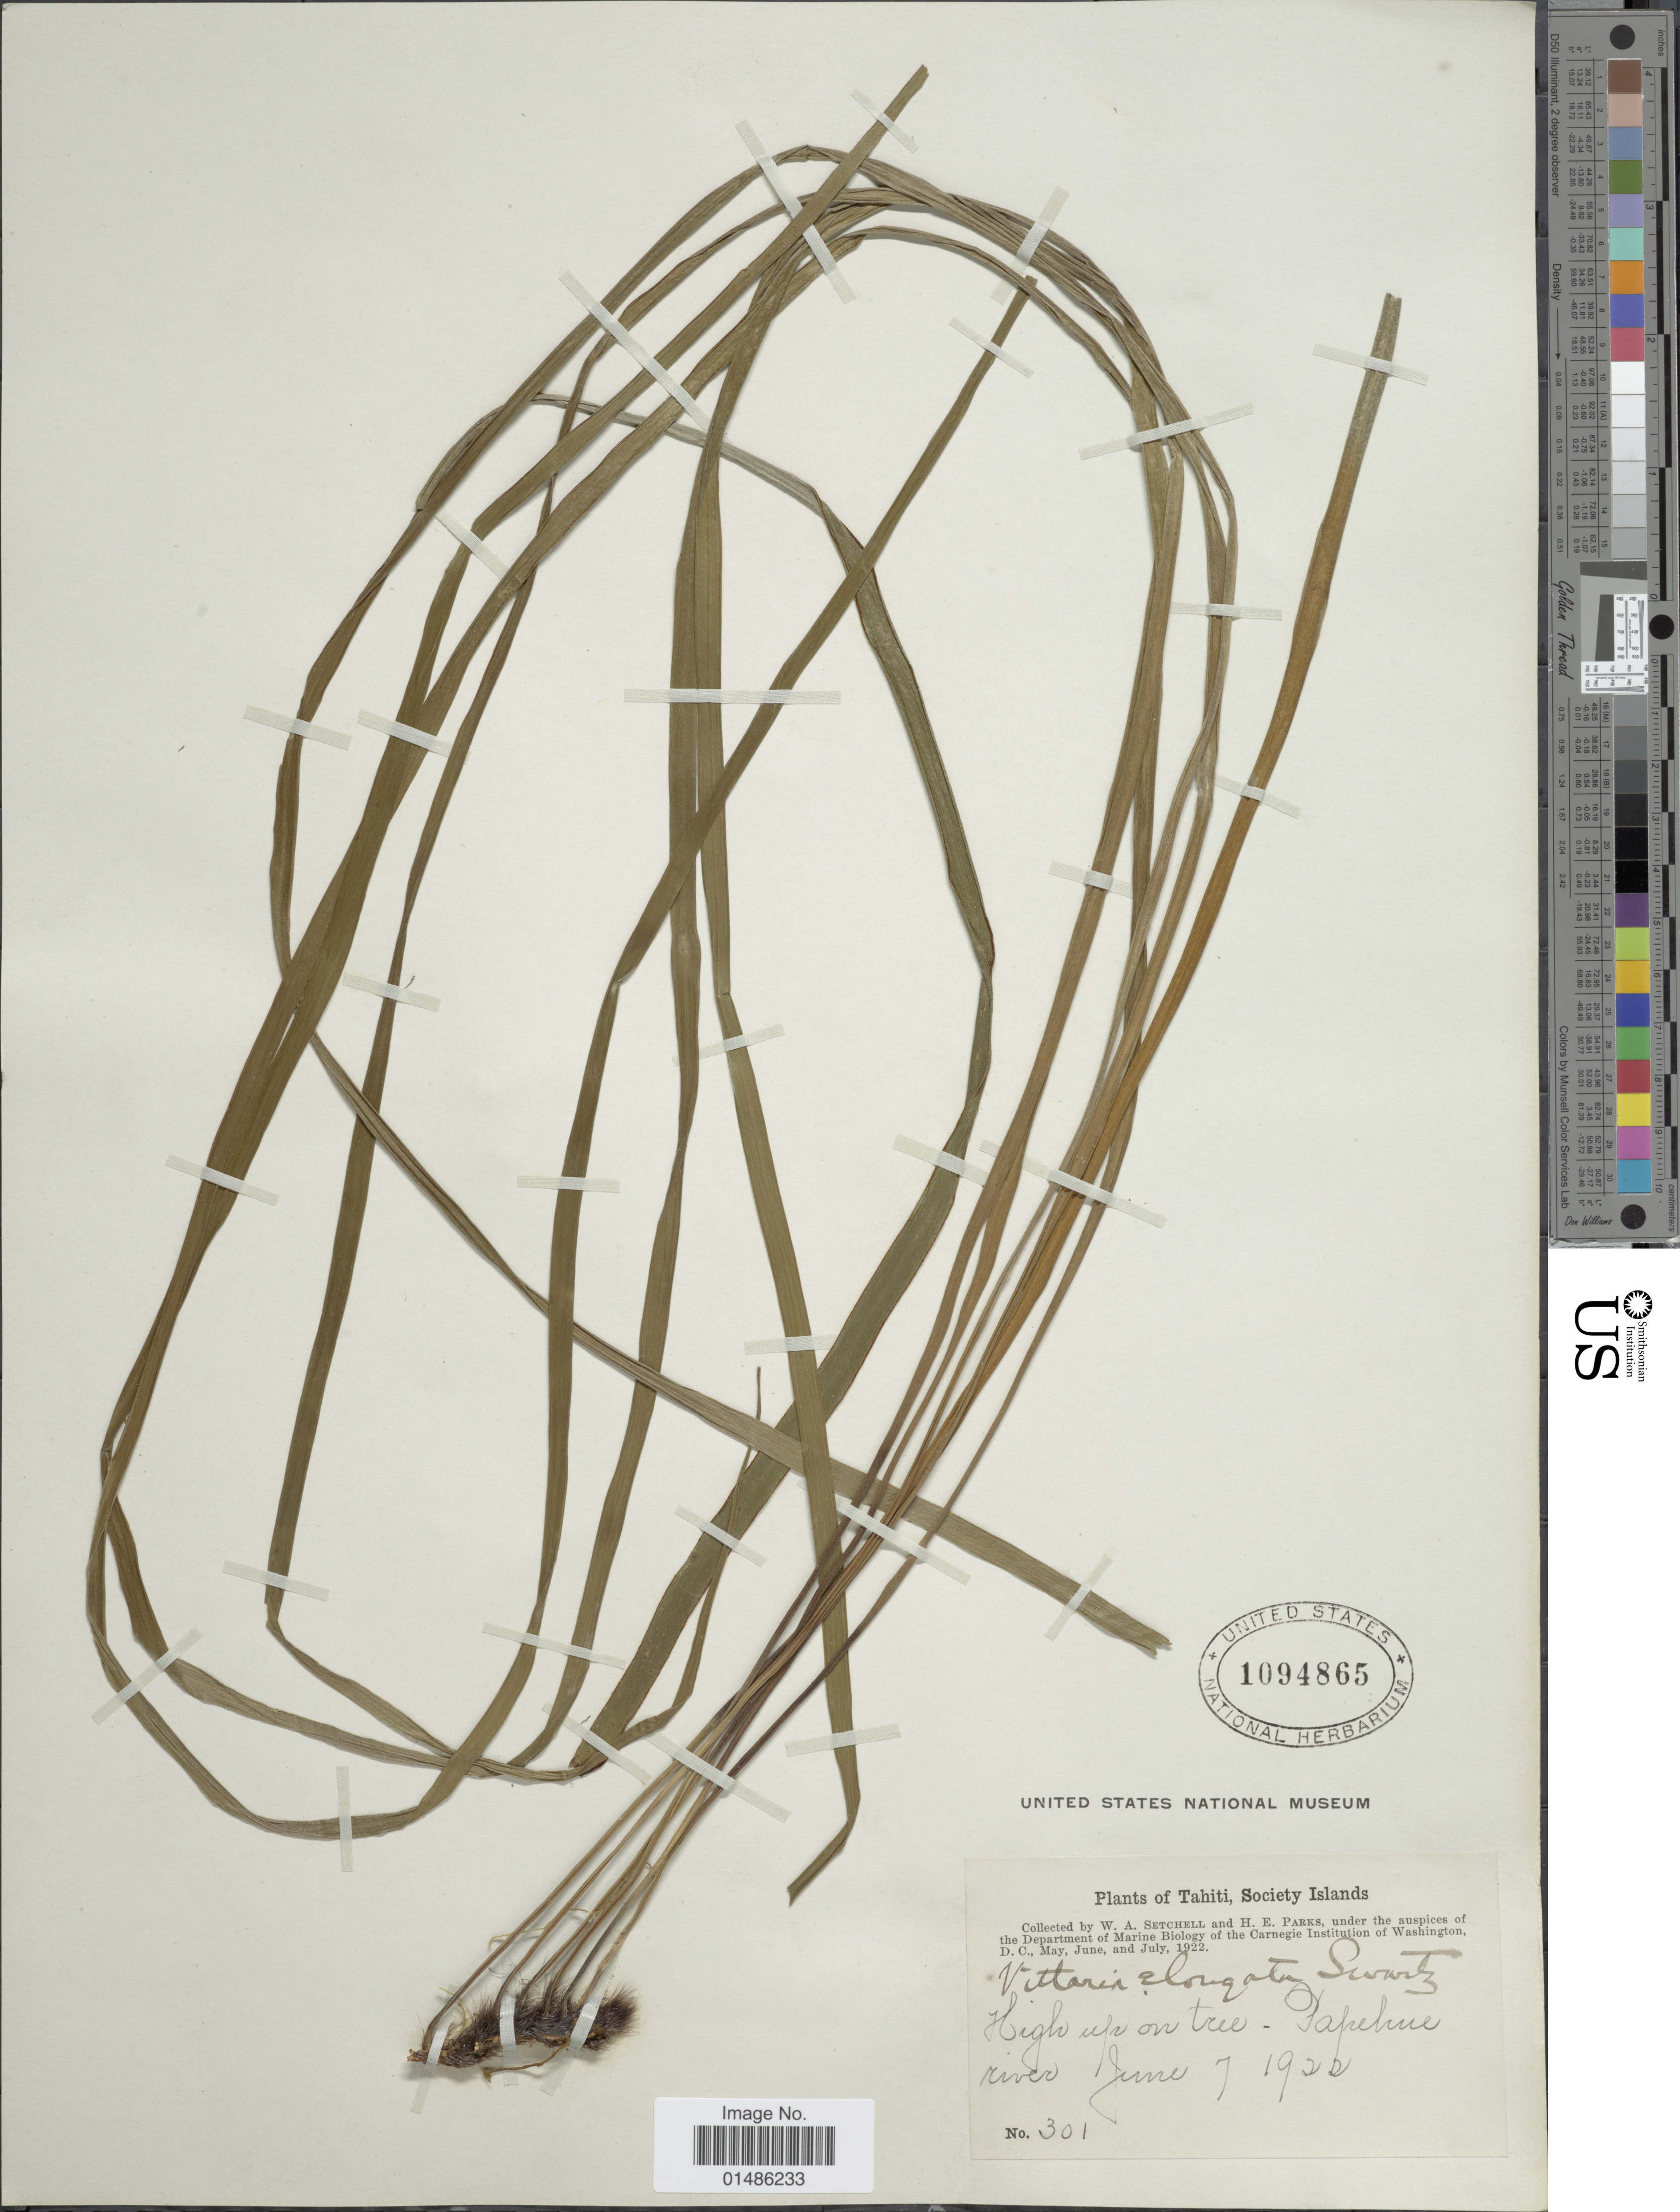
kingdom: Plantae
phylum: Tracheophyta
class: Polypodiopsida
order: Polypodiales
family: Pteridaceae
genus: Haplopteris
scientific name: Haplopteris elongata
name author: (Sw.) Crane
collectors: W. Setchell & H. E. Parks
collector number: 301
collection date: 1922-06-07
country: French Polynesia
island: Tahiti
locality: Tahiti, Society Islands. Papehue river.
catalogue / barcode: US 1094865